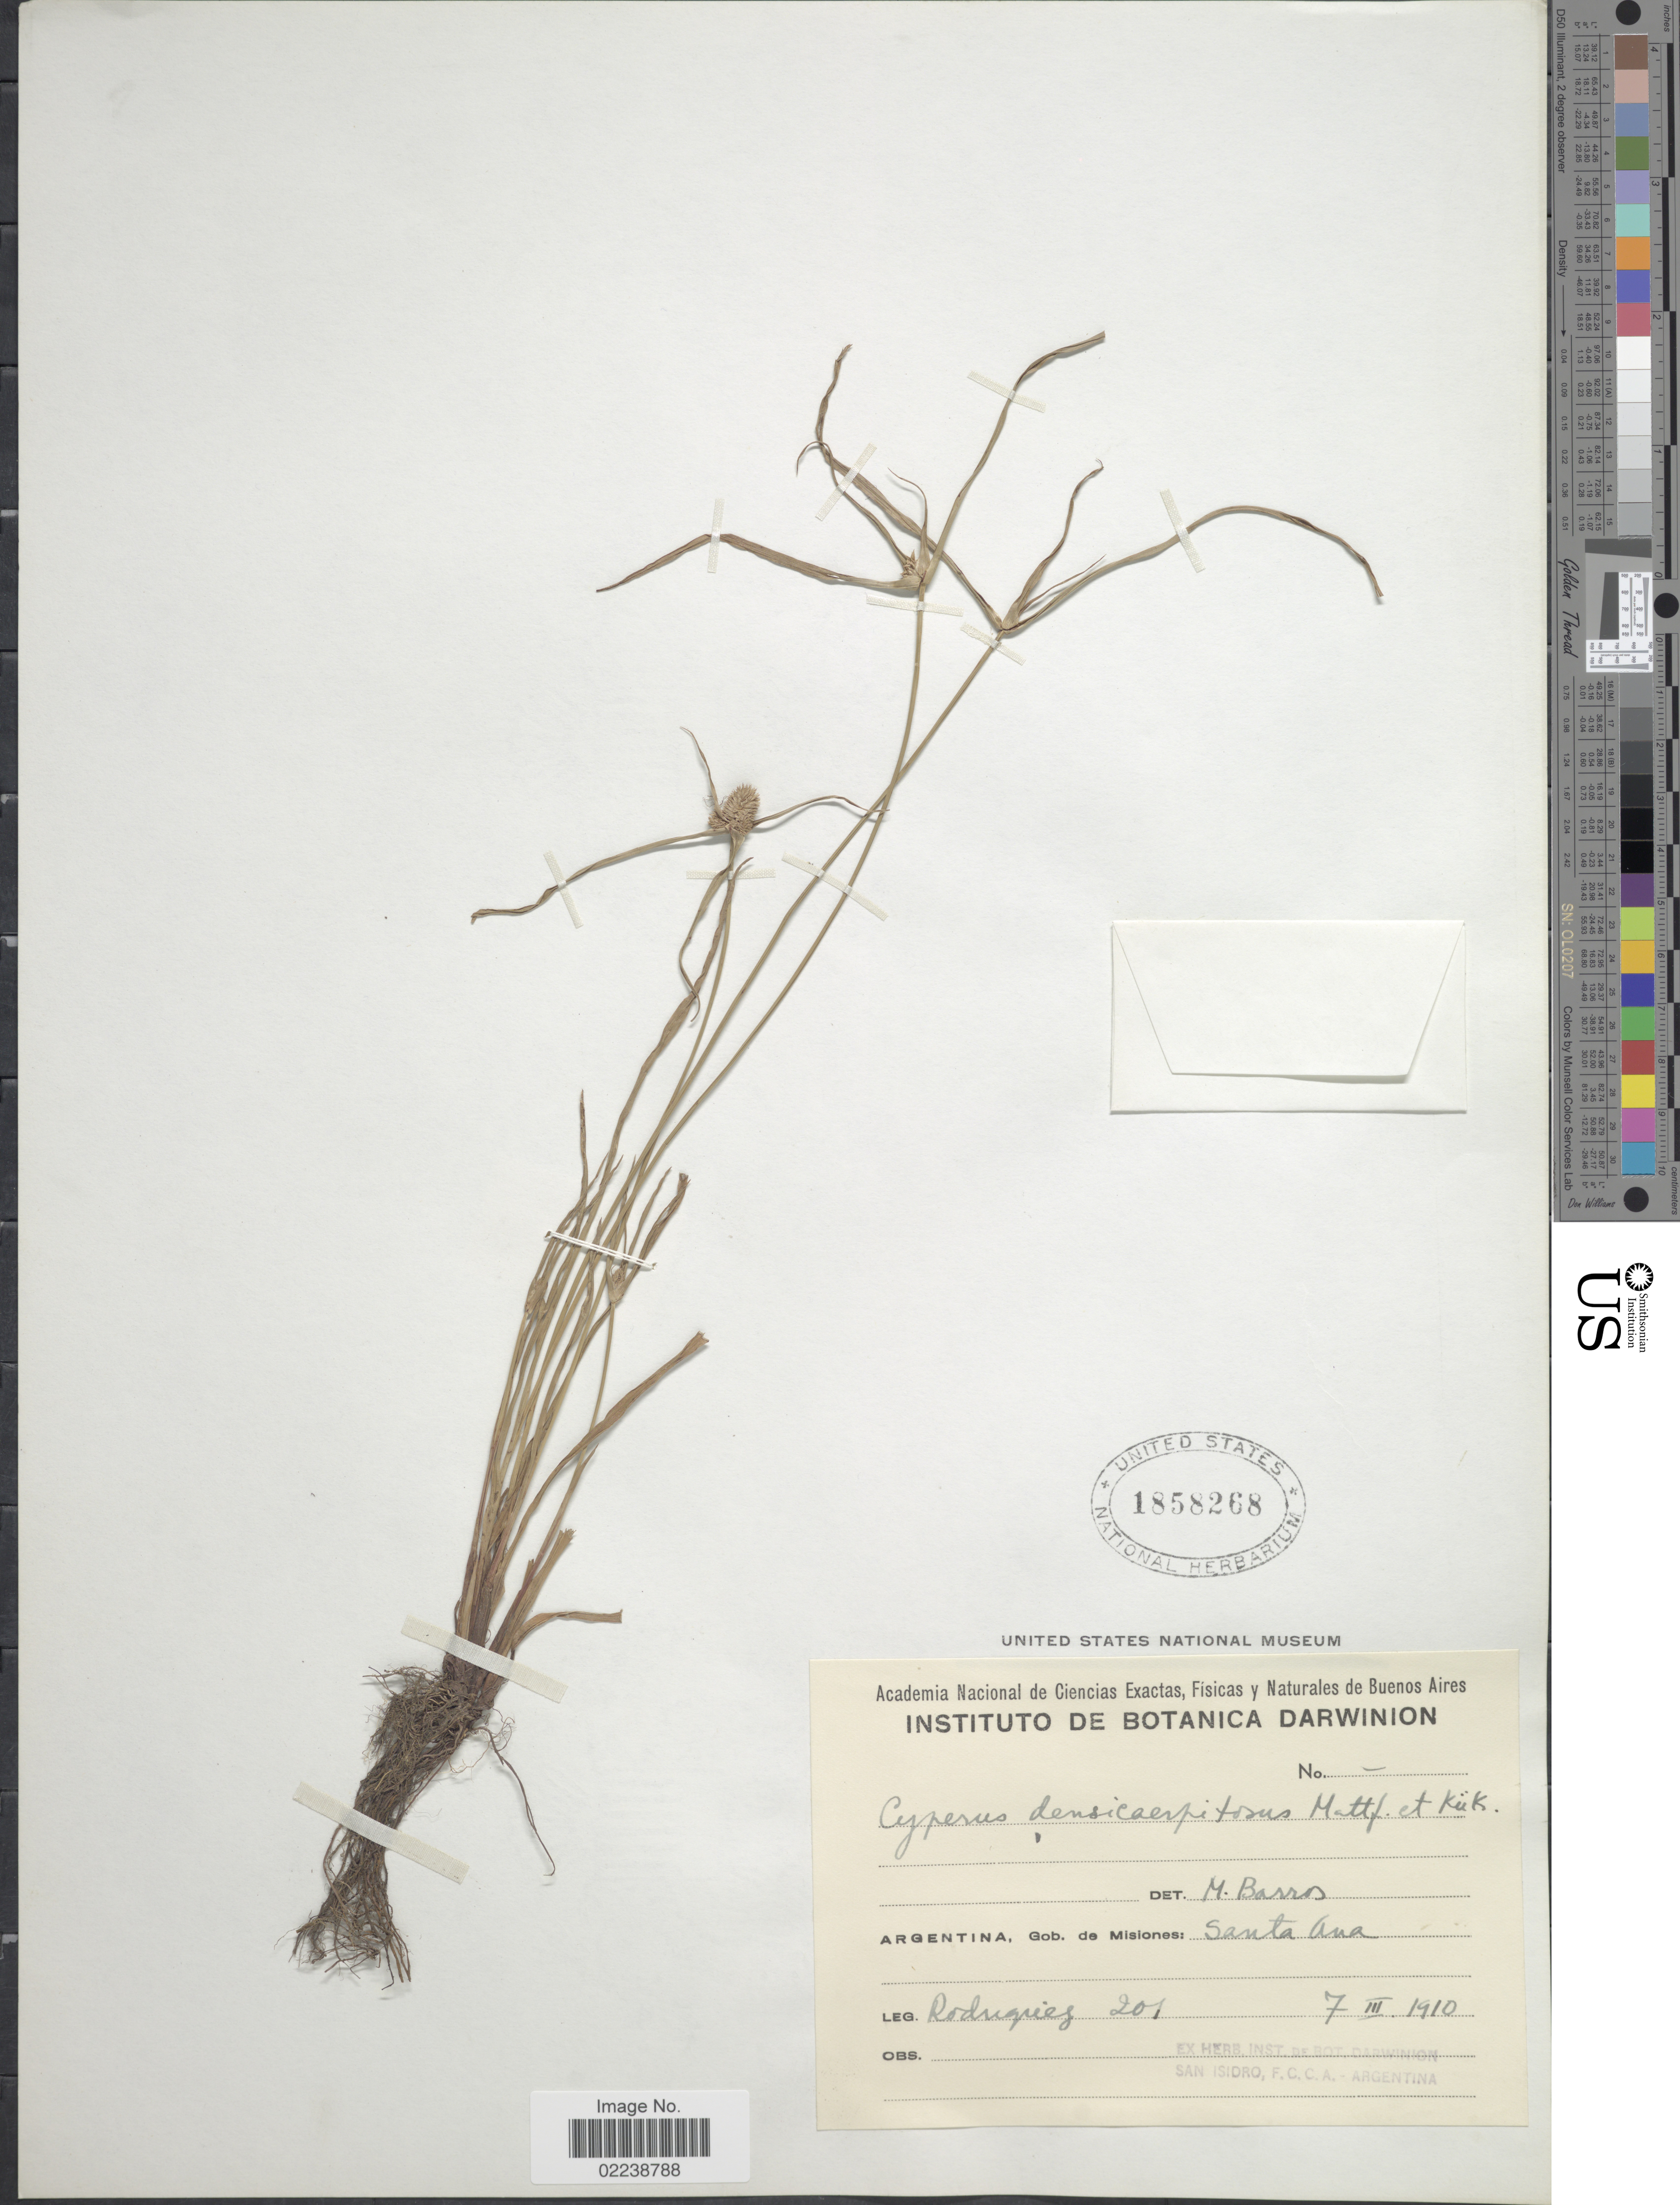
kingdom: Plantae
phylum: Tracheophyta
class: Liliopsida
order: Poales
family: Cyperaceae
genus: Cyperus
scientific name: Cyperus hortensis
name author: (Salzm. ex Steud.) Dorr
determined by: Strong, Mark T., (BOT), Smithsonian Institution - National Museum of Natural History (UNITED STATES)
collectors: Rodriguez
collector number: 201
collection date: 1910-03-07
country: Argentina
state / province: Misiones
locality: Santa Ana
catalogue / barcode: US 1858268